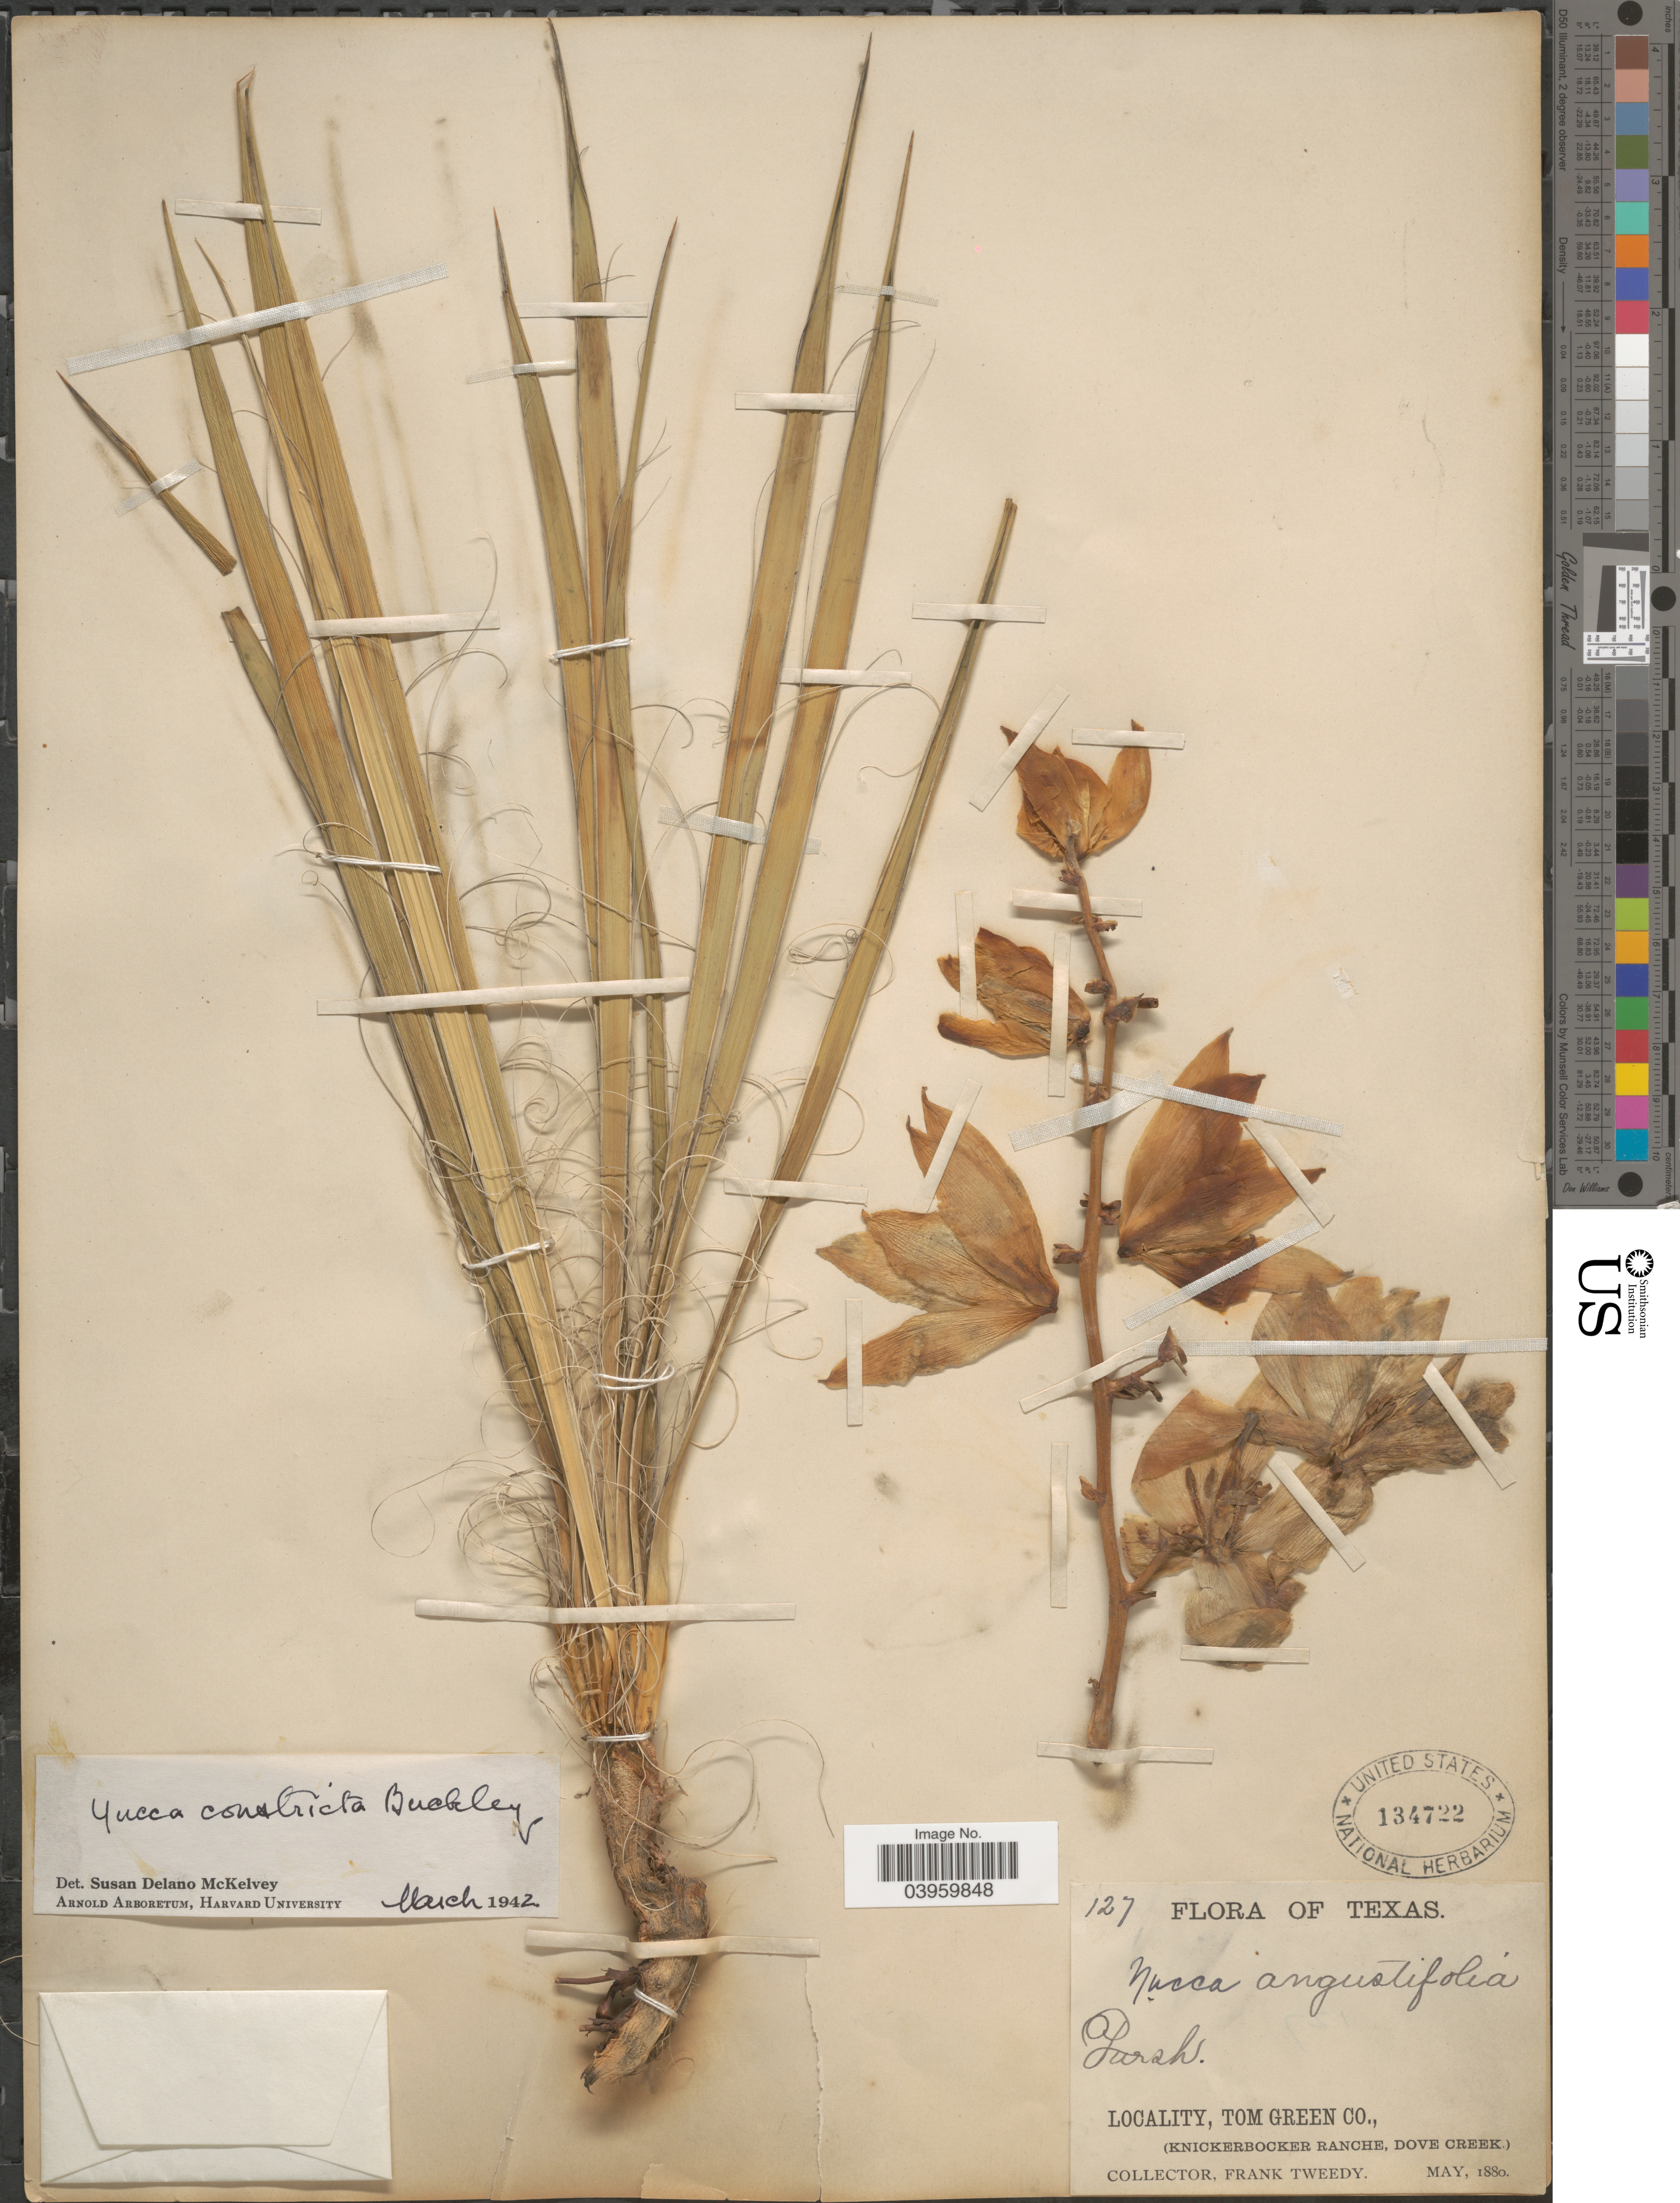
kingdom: Plantae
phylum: Tracheophyta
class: Liliopsida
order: Asparagales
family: Asparagaceae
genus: Yucca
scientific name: Yucca constricta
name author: Buckley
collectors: F. Tweedy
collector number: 127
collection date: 1880-05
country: United States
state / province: Texas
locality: Tom Green Co., (Knickerbocker Ranche, Dove Creek).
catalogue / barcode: US 134722